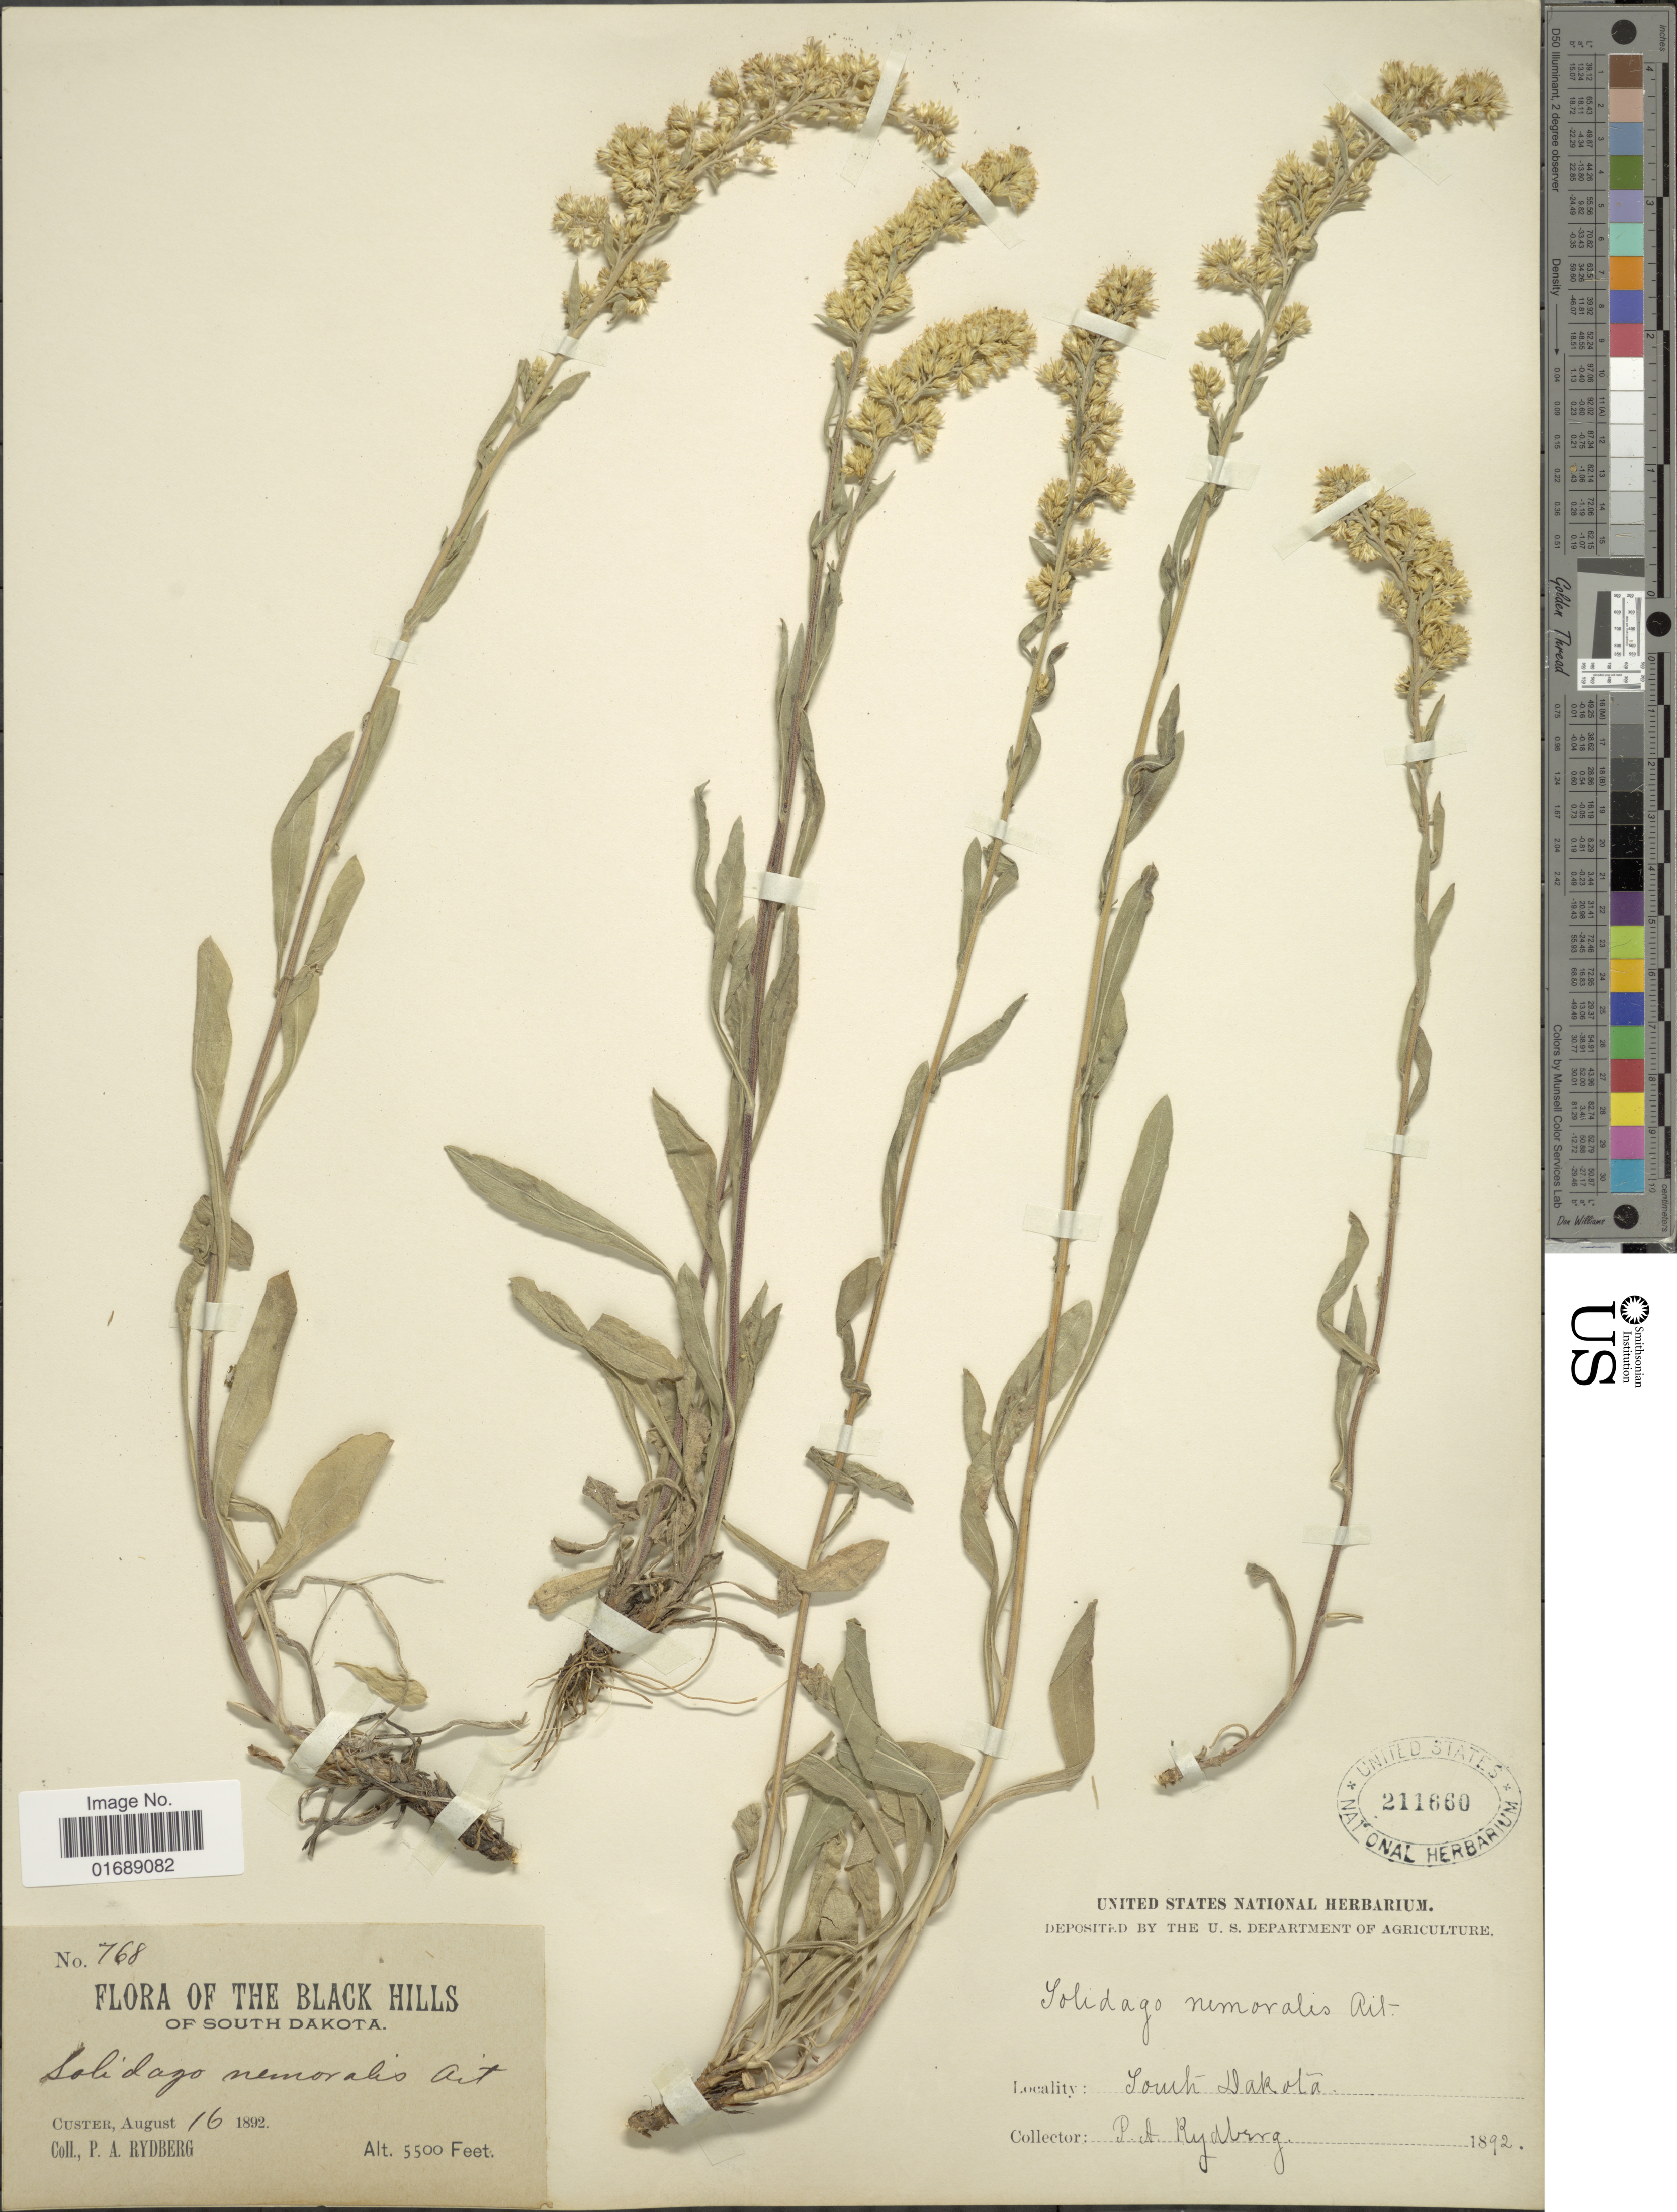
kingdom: Plantae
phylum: Tracheophyta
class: Magnoliopsida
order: Asterales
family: Asteraceae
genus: Solidago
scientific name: Solidago nemoralis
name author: Aiton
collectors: P. A. Rydberg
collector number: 768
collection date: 1892-08-16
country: United States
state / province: South Dakota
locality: Black Hills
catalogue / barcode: US 211660